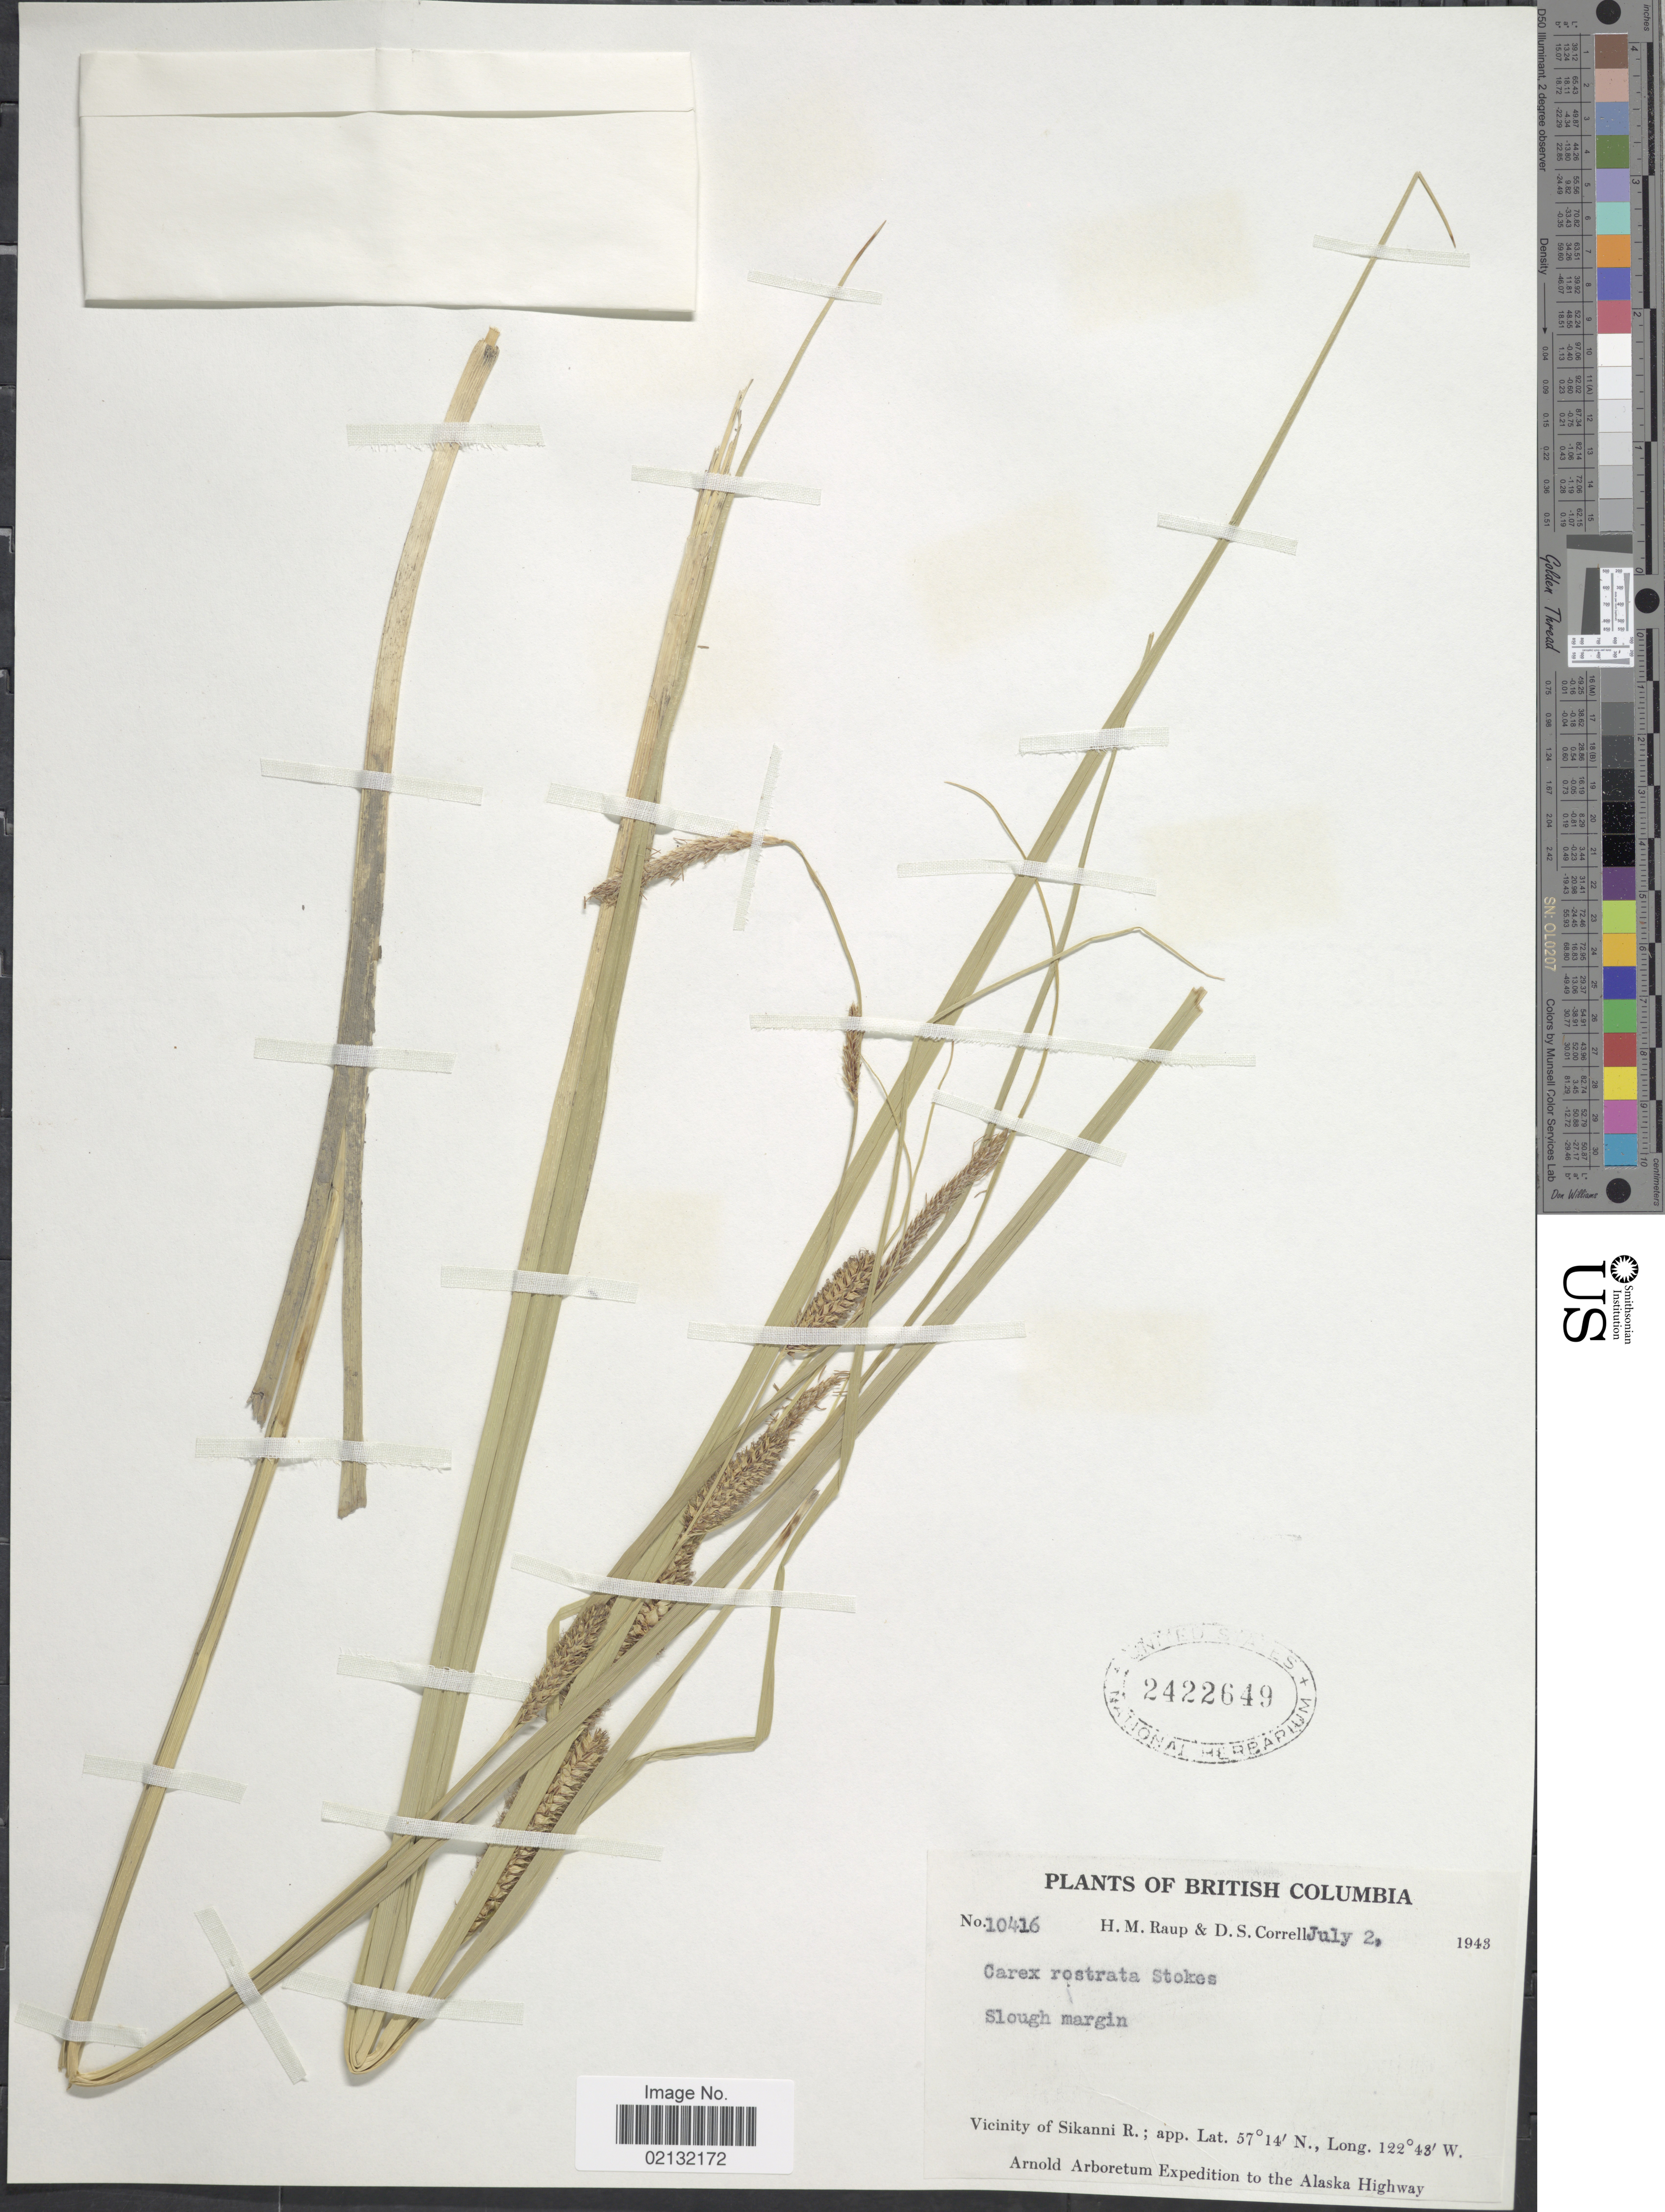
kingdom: Plantae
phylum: Tracheophyta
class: Liliopsida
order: Poales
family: Cyperaceae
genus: Carex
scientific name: Carex rostrata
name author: Stokes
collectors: H. Raup & D. S. Correll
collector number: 10416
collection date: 1943-07-02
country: Canada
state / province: British Columbia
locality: British Columbia, Slough margin, Vicinity of Sikanni R.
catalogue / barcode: US 2422649